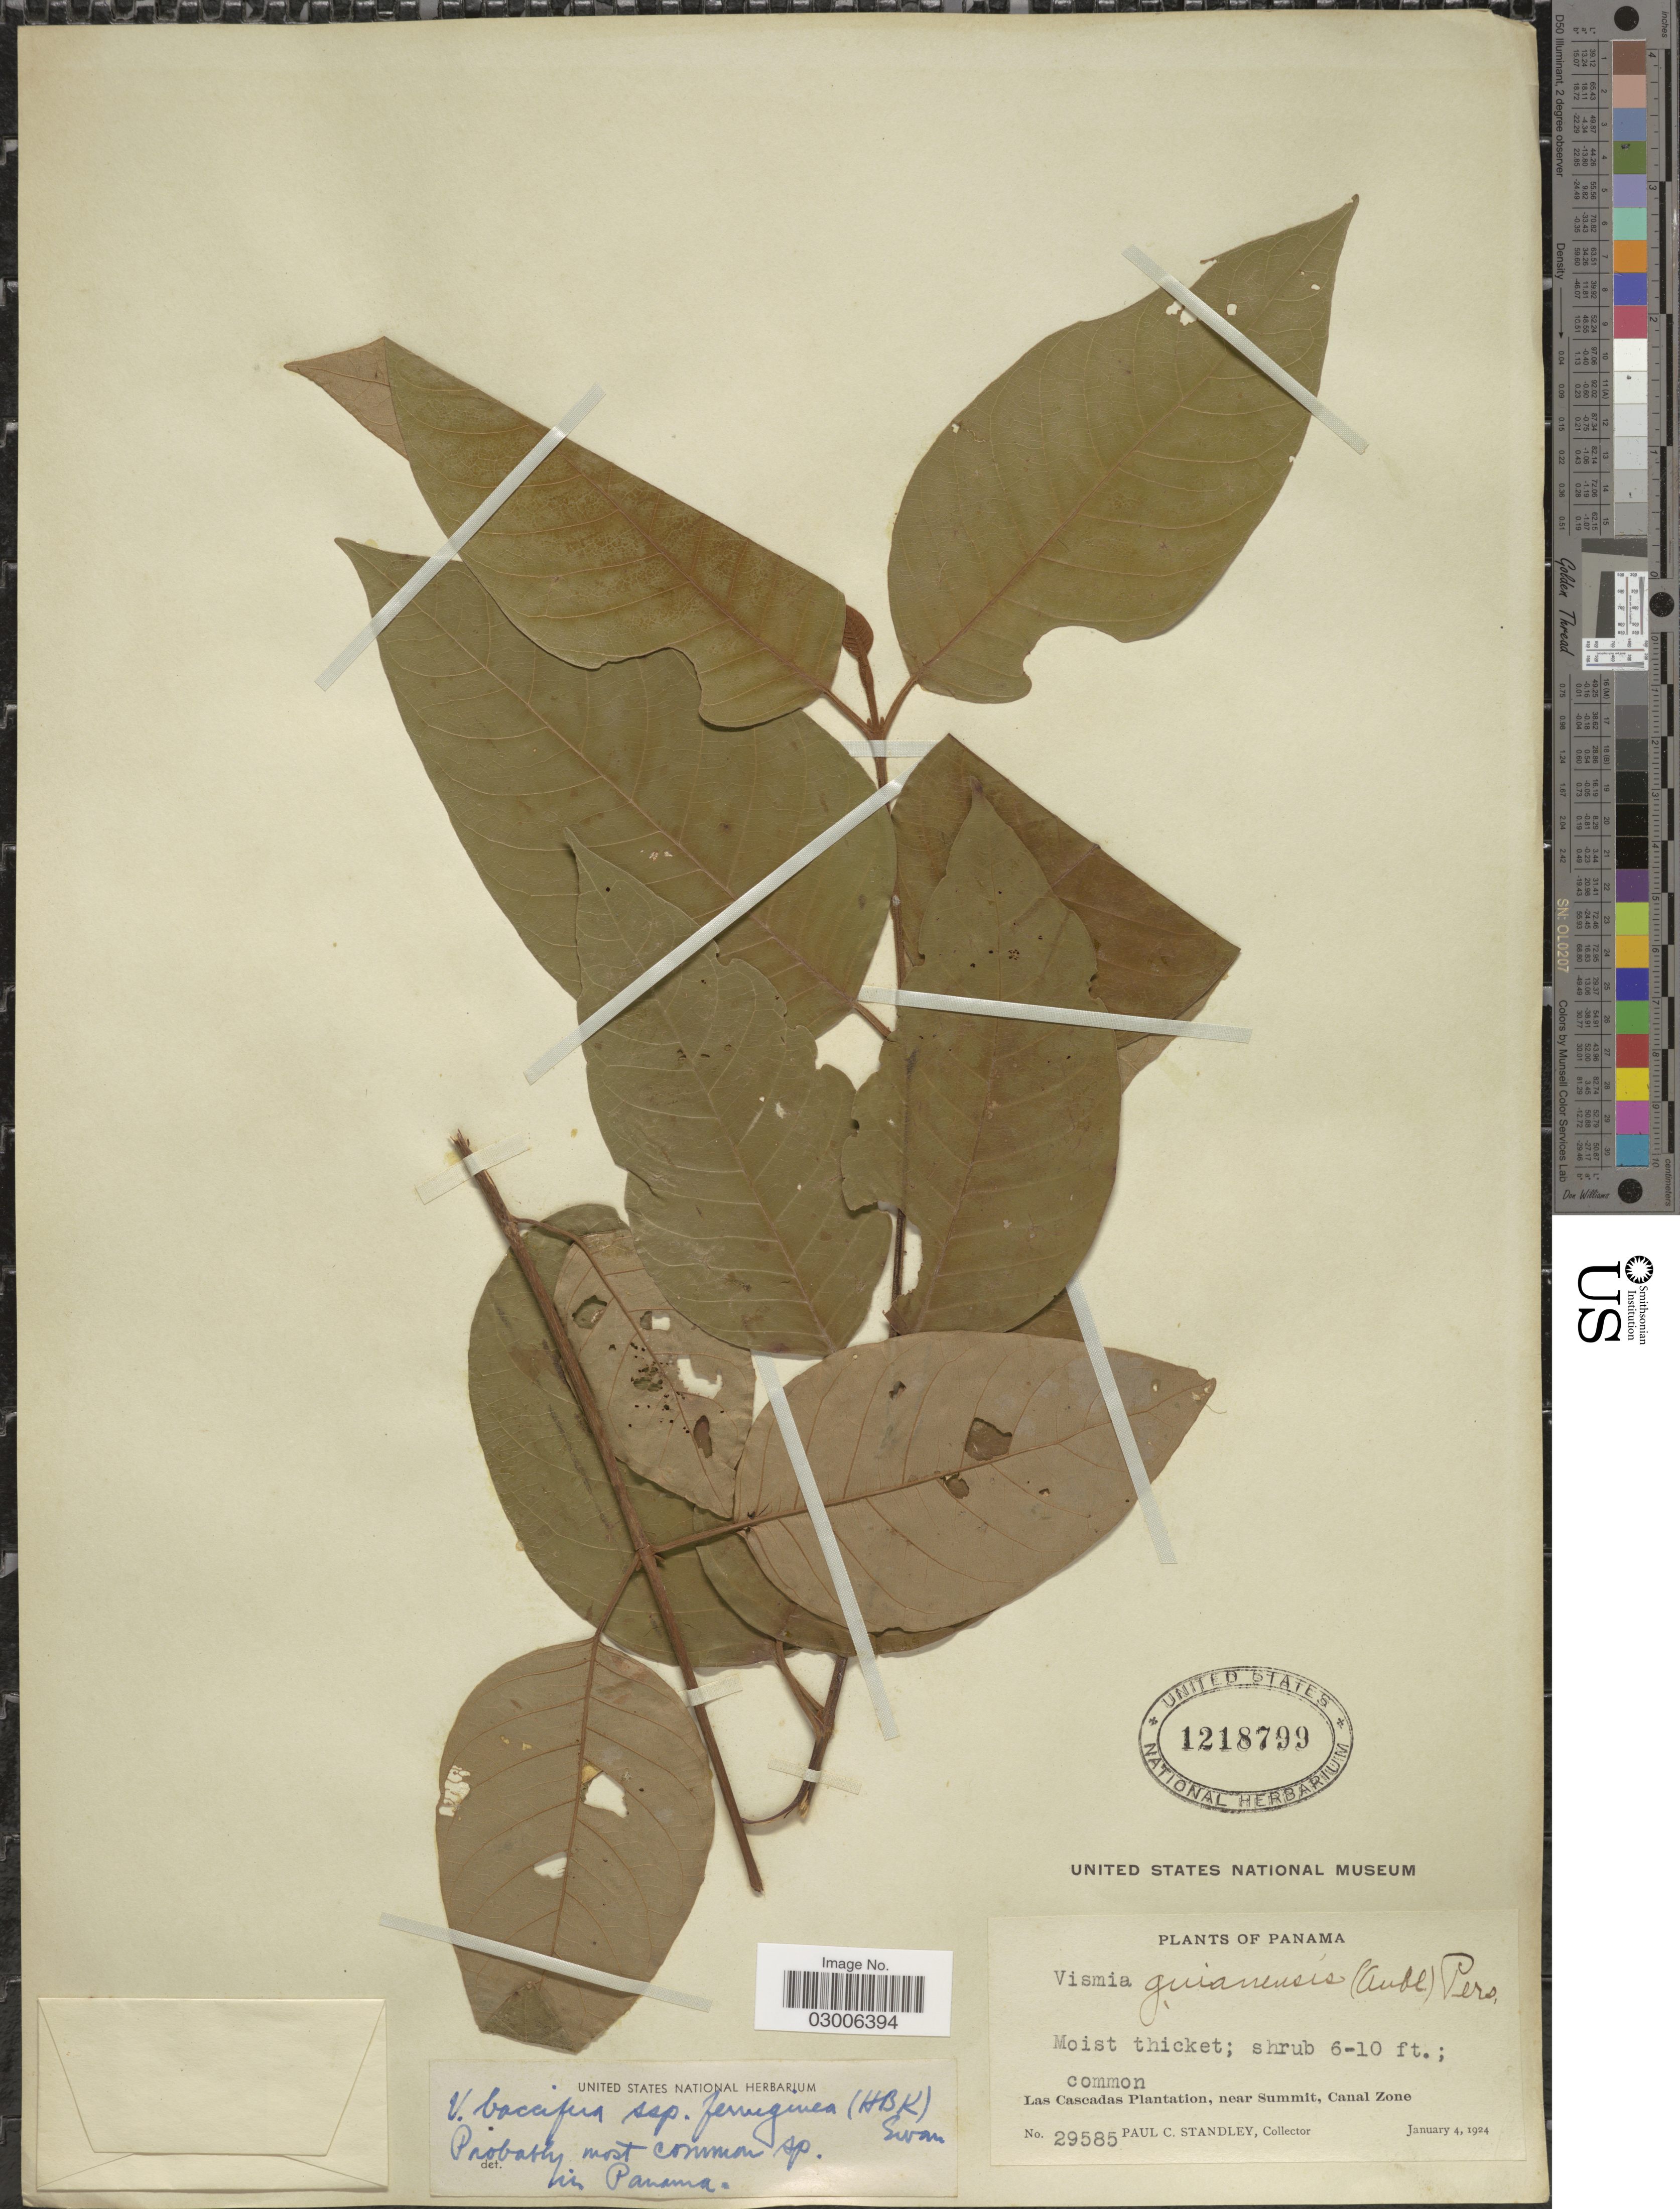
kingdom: Plantae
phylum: Tracheophyta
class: Magnoliopsida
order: Malpighiales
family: Hypericaceae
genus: Vismia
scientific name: Vismia sp.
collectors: P. C. Standley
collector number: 29585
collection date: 1924-01-04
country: Panama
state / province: Colón / Panamá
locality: Las Cascadas Plantation, near Summit, Canal Zone.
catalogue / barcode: US 1218799